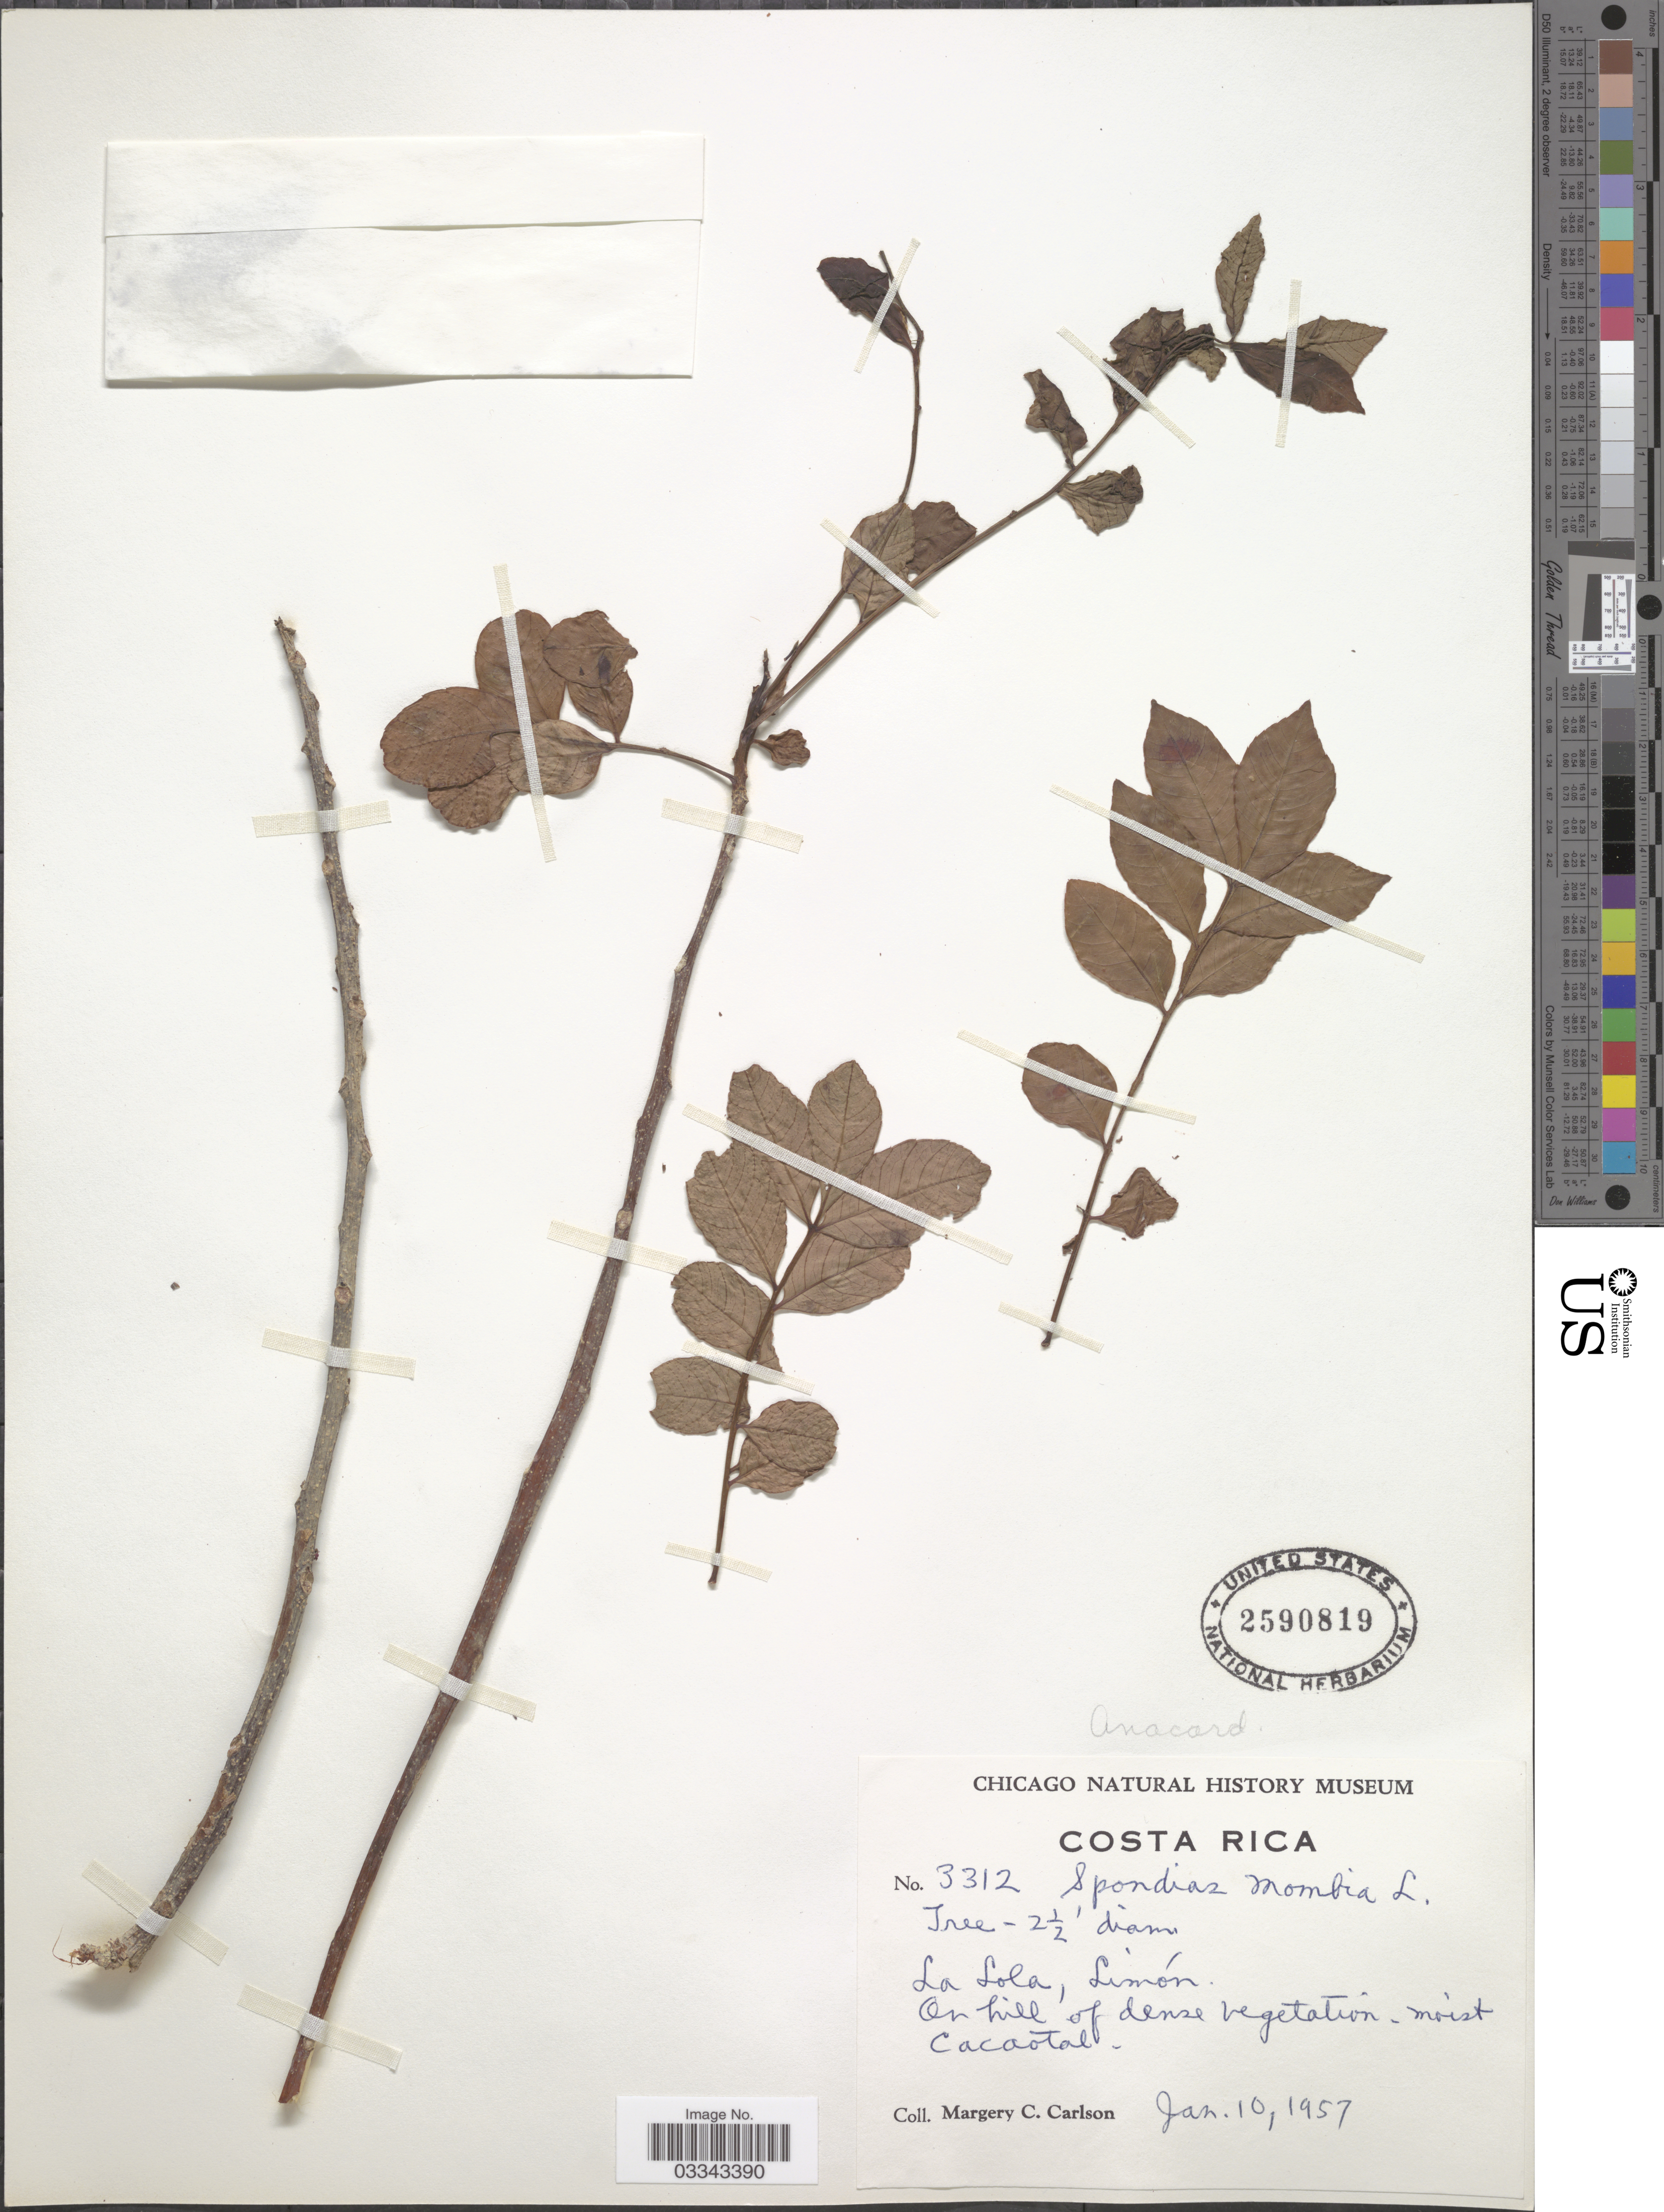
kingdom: Plantae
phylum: Tracheophyta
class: Magnoliopsida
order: Sapindales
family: Anacardiaceae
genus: Spondias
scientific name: Spondias purpurea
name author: L.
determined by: Mitchell, John D.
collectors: M. C. Carlson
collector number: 3312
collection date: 1957-01-10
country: Costa Rica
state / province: Limón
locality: La Lola.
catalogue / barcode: US 2590819